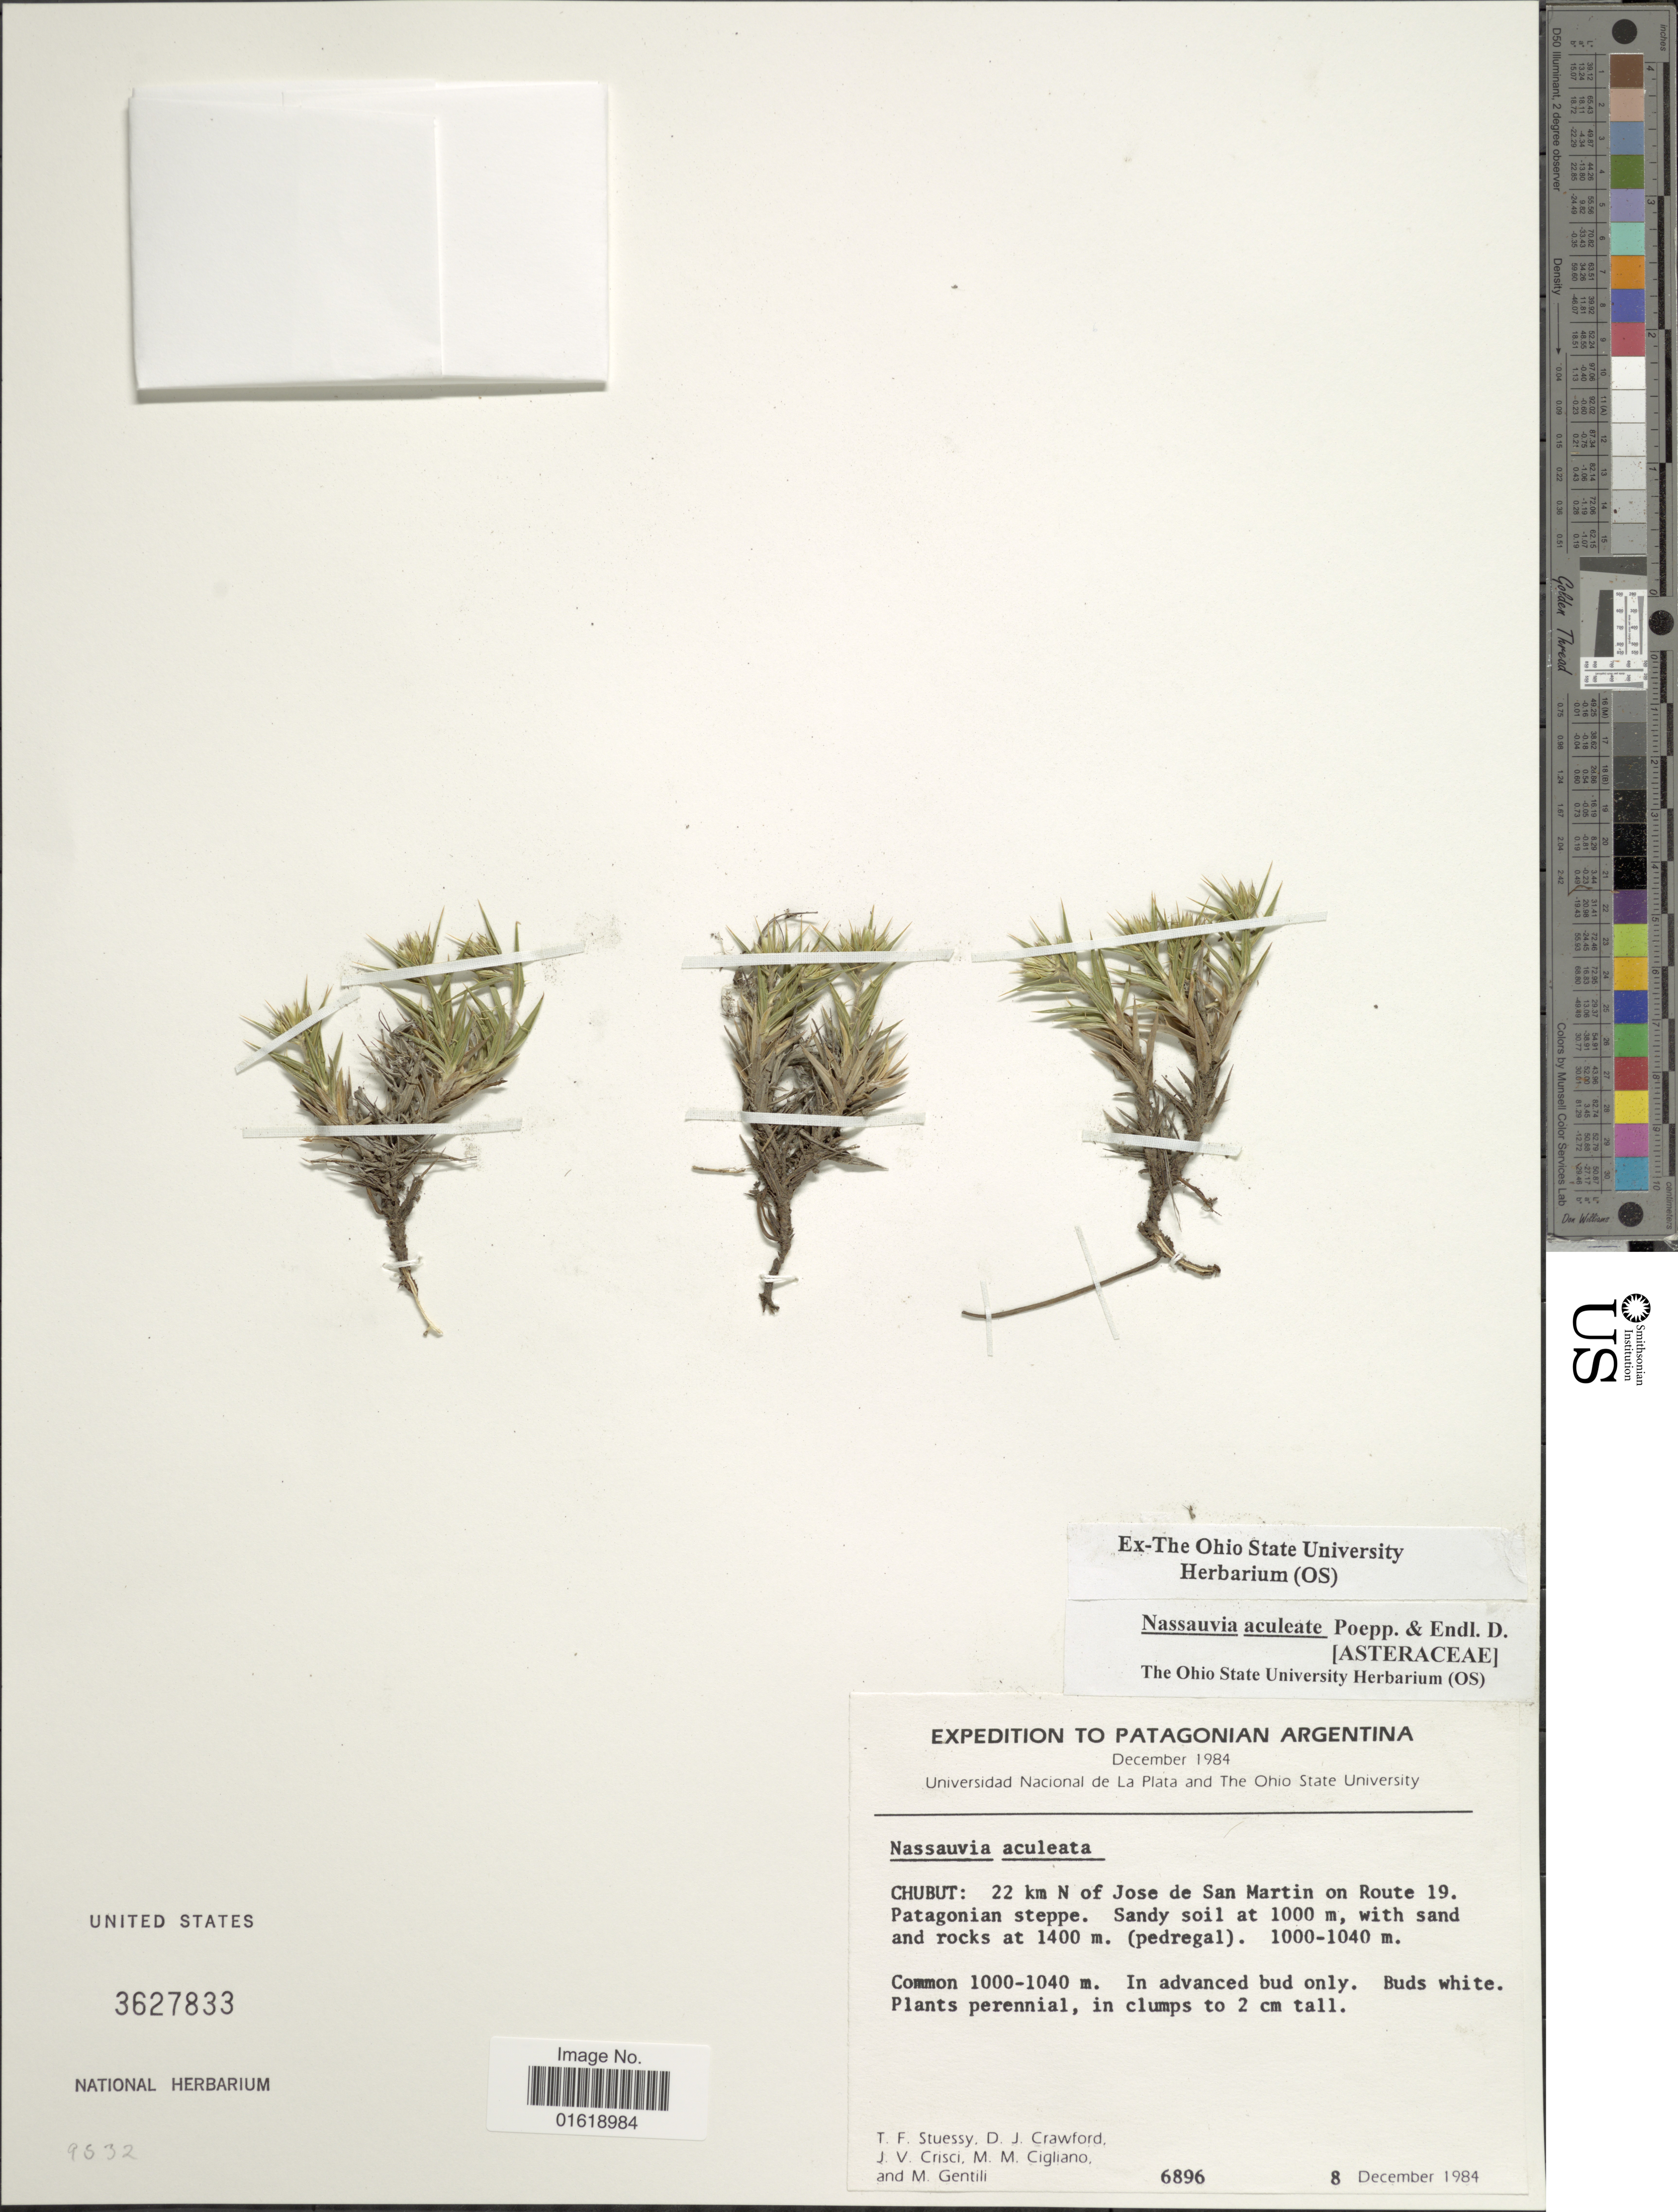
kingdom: Plantae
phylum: Tracheophyta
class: Magnoliopsida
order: Asterales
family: Asteraceae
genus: Nassauvia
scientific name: Nassauvia aculeata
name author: (Less.) Poepp. & Endl.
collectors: T. Stuessy, D. Crawford, J. Crisci, M. Cigliano & M. Gentili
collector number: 6896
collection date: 1984-12-08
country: Argentina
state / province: Chubut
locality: Chubut: 22 km N of Jose de San Martin on Route 19.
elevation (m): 1000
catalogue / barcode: US 3627833